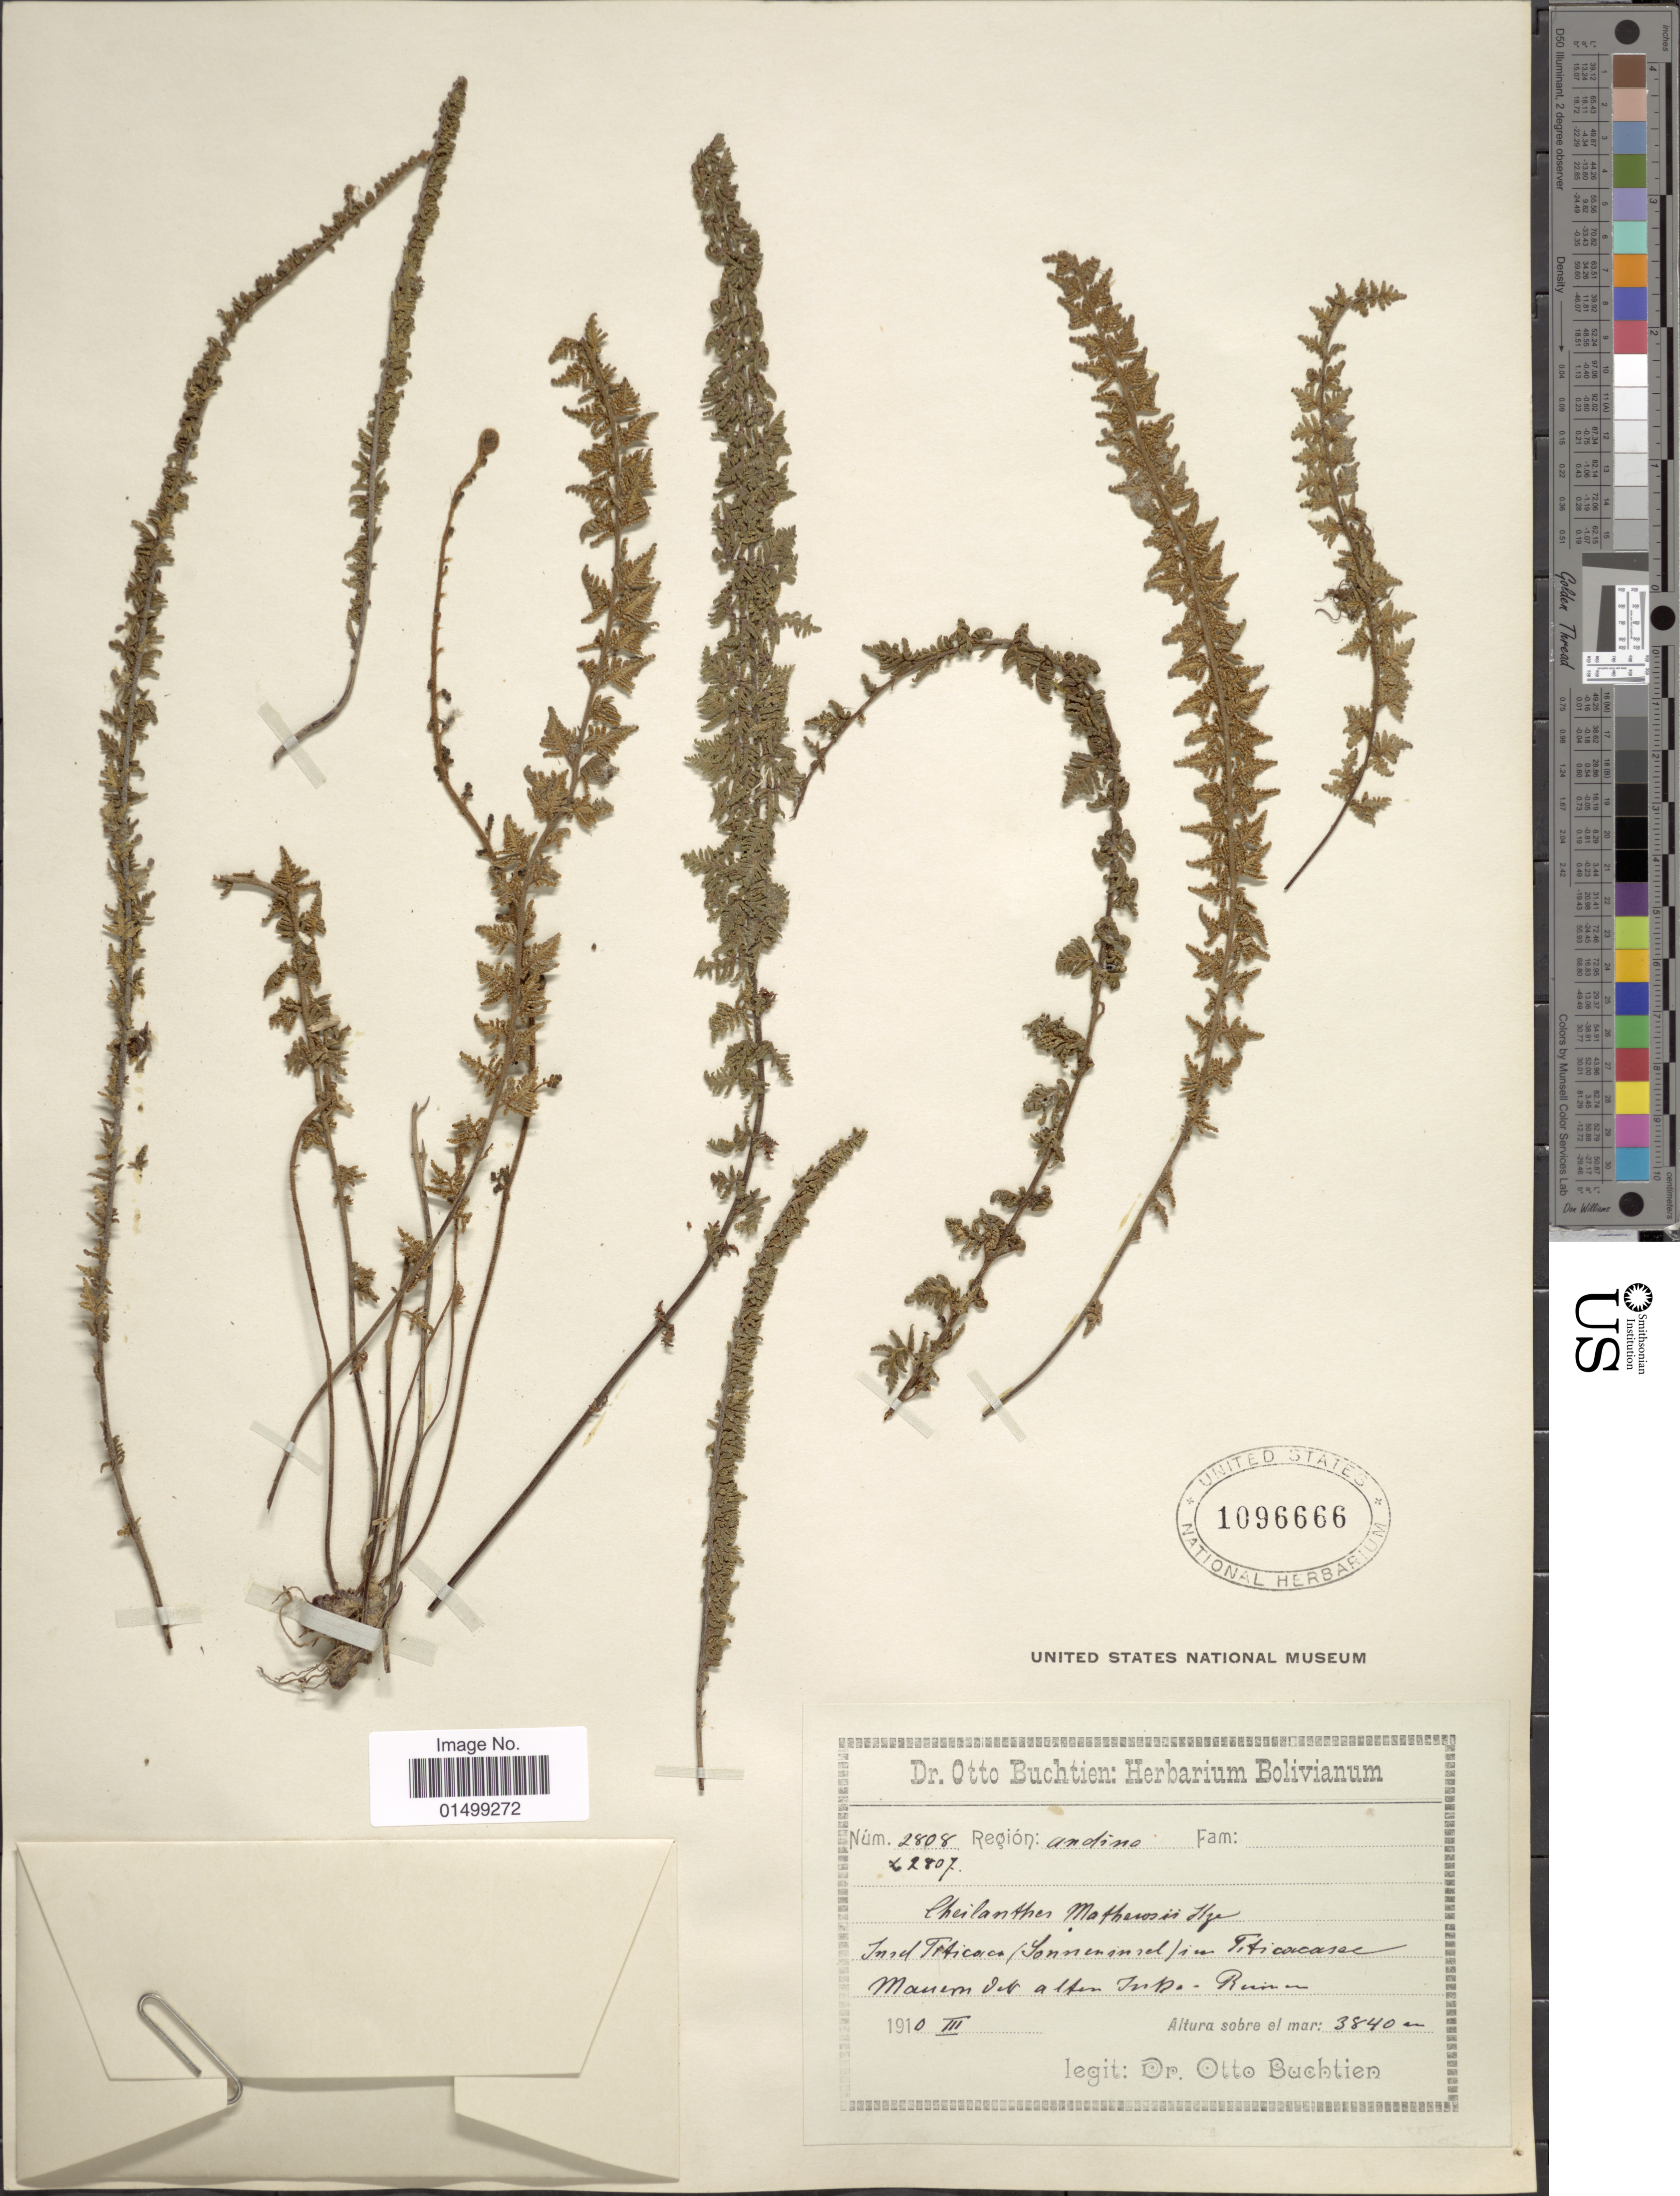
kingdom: Plantae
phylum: Tracheophyta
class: Polypodiopsida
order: Polypodiales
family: Pteridaceae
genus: Cheilanthes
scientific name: Cheilanthes pruinata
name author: Kaulf.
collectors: O. Buchtien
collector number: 2807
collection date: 1910-03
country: Bolivia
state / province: La Paz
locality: Insel Titicaca (Sonnen insel) - Isla del Sol- Inka Ruins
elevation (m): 3840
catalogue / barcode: US 1096666